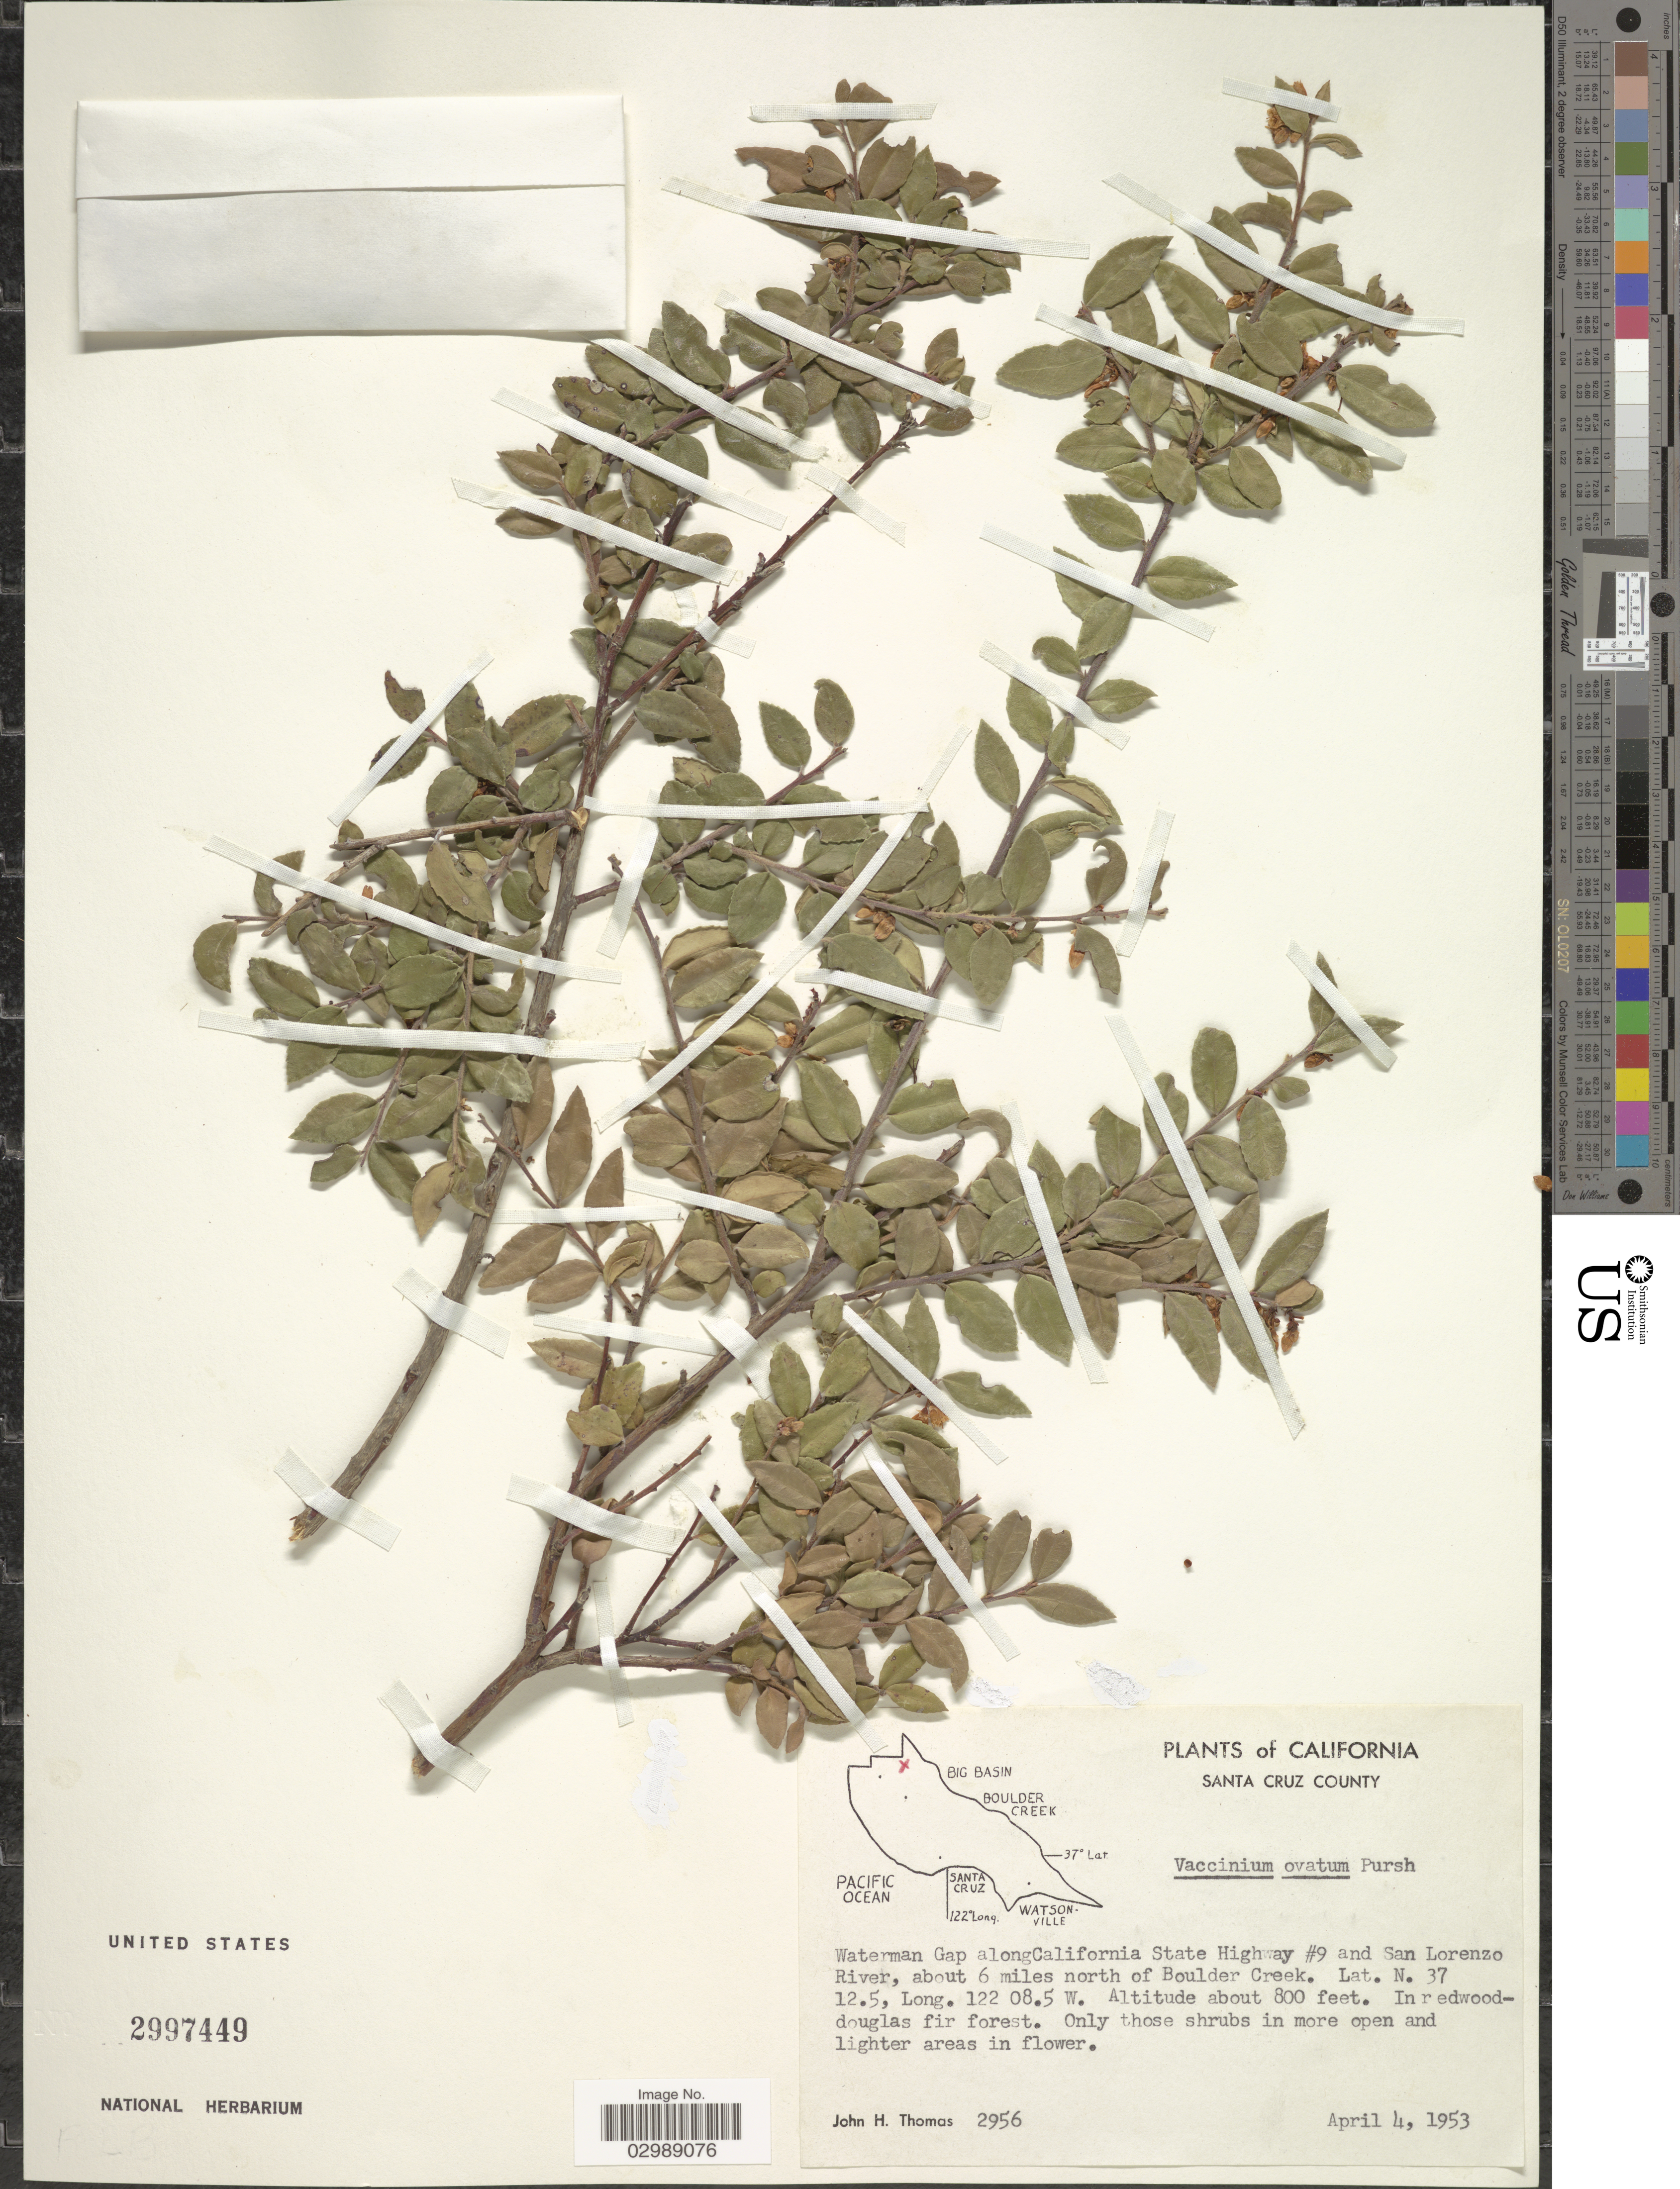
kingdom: Plantae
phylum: Tracheophyta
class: Magnoliopsida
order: Ericales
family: Ericaceae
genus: Vaccinium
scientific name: Vaccinium ovatum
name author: Pursh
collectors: J. H. Thomas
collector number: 2956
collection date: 1953-04-04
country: United States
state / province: California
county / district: Santa Cruz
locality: Santa Cruz County. Waterman Gap along California State Highway #9 and San Lorenzo River, about 6 miles north of Boulder Creek.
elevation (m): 244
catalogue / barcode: US 2997449